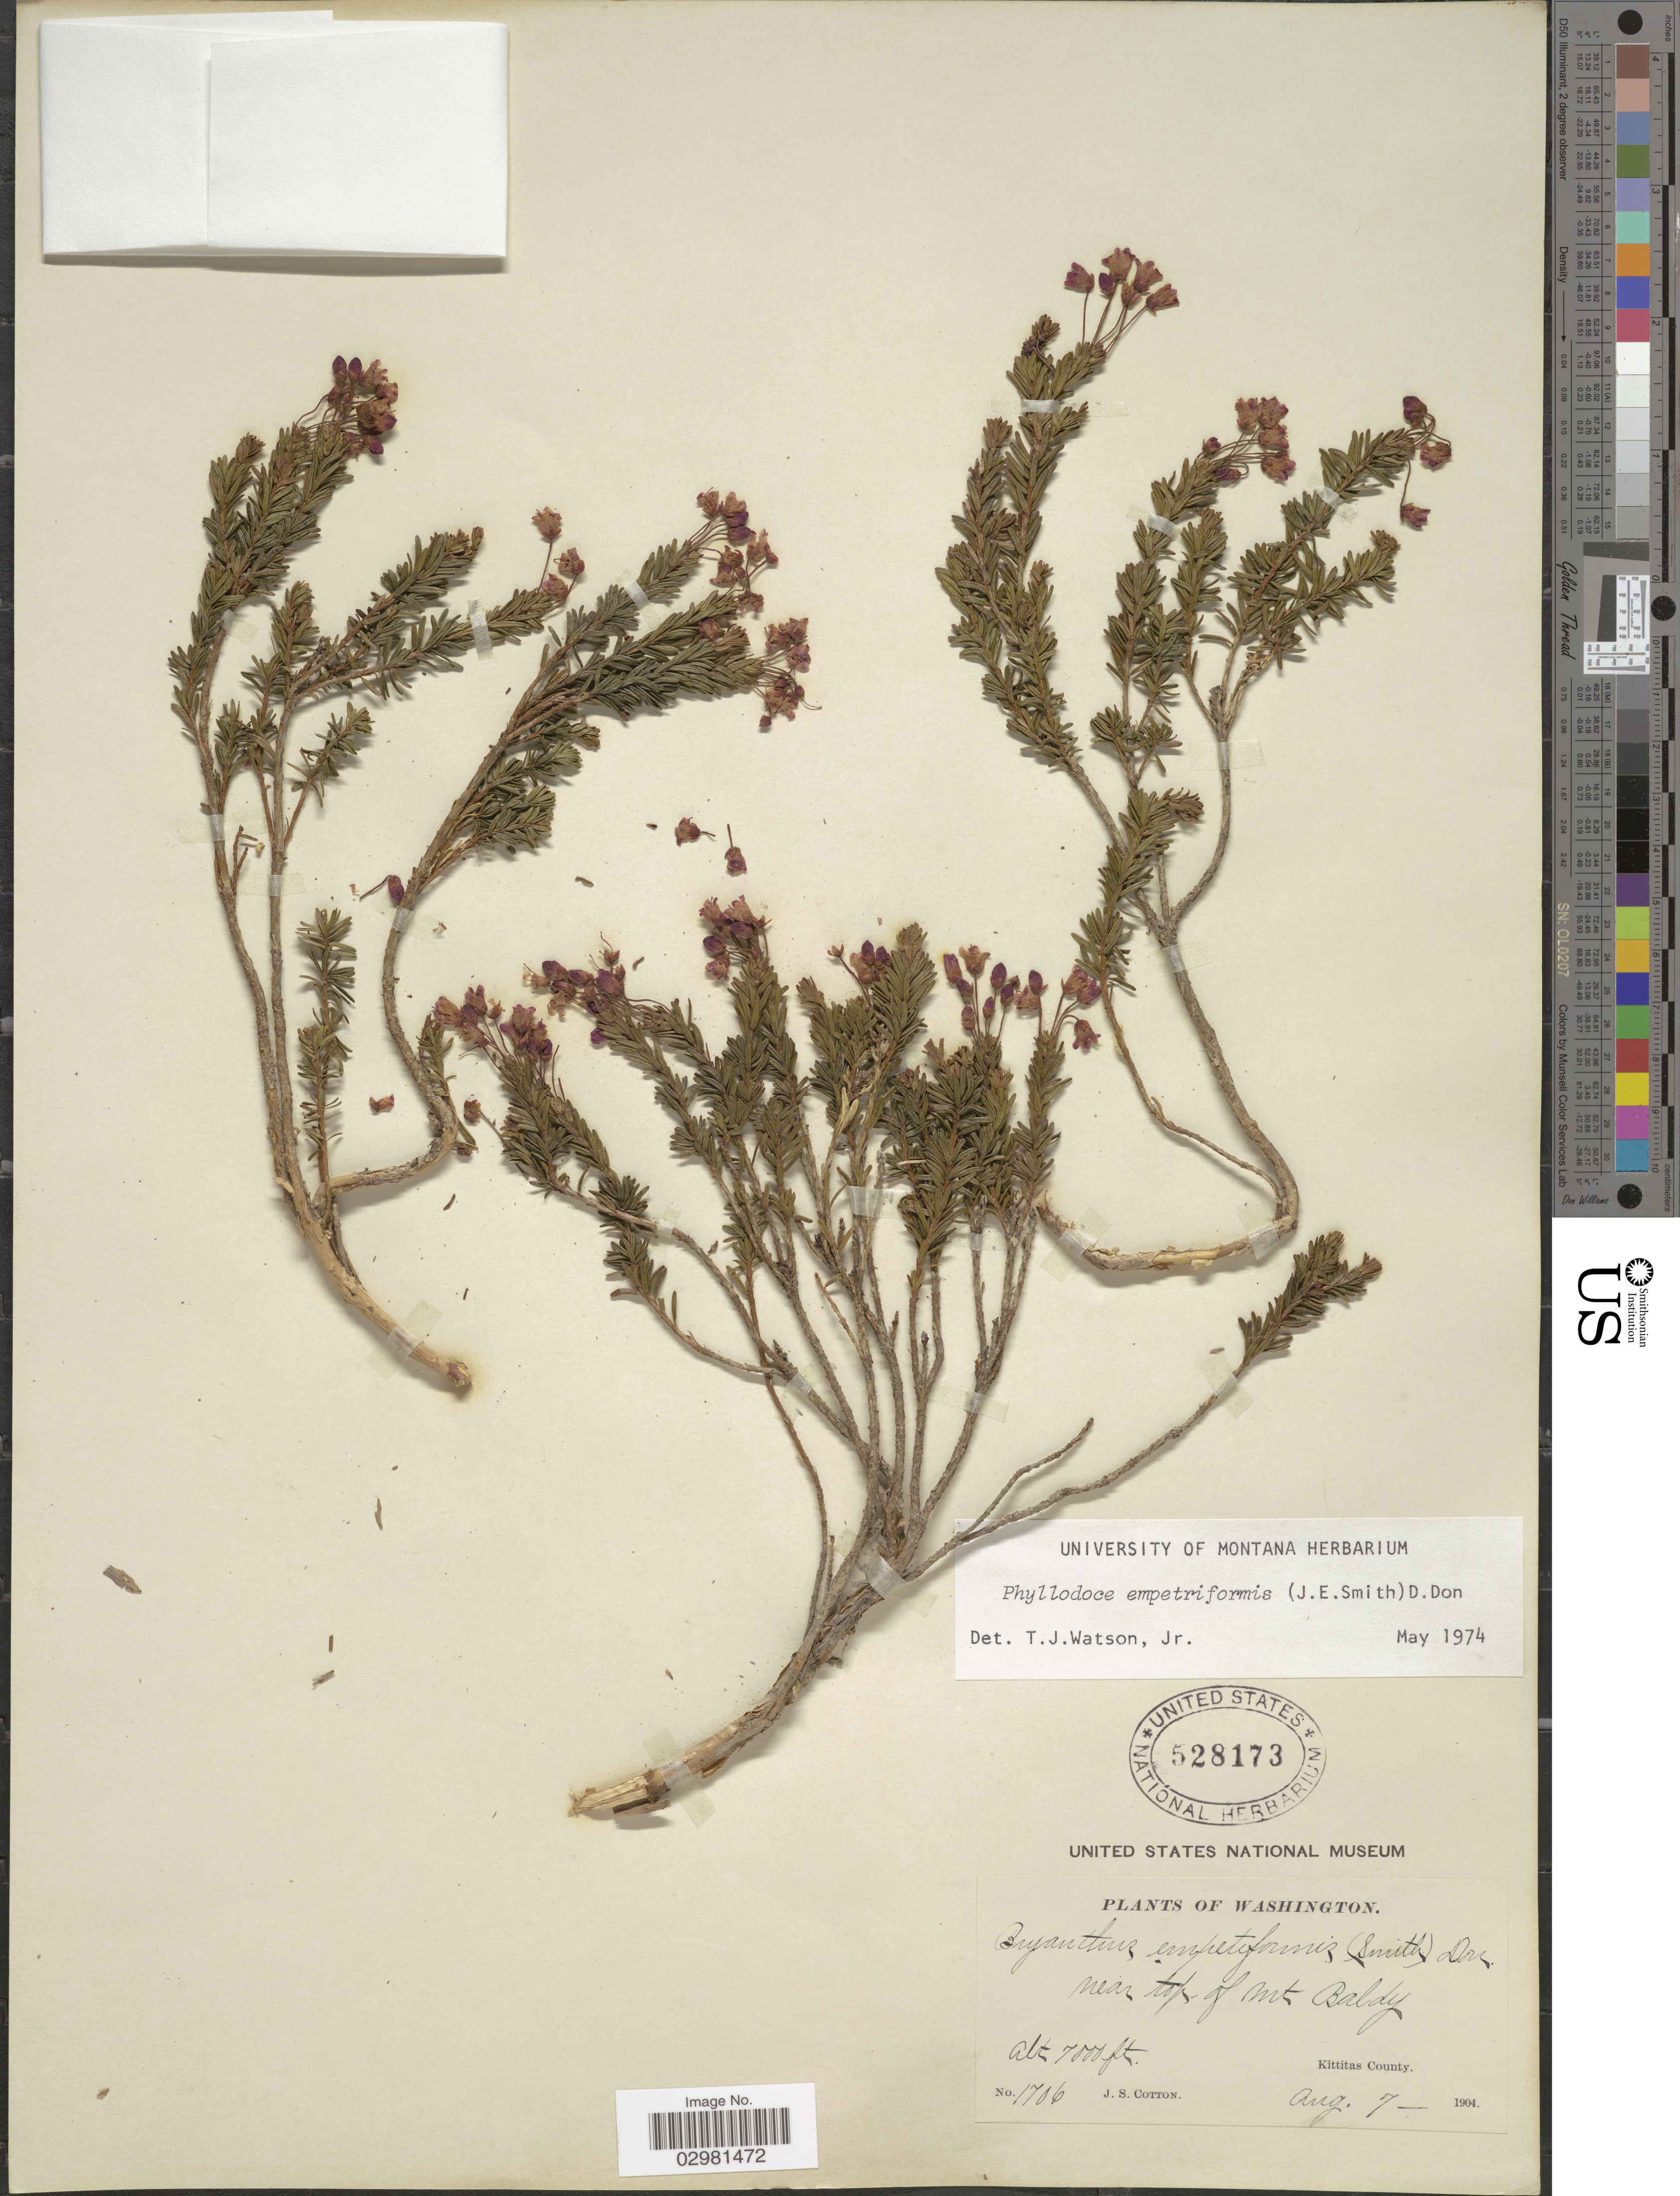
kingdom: Plantae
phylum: Tracheophyta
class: Magnoliopsida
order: Ericales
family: Ericaceae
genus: Phyllodoce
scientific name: Phyllodoce empetiformis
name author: (Small) D. Don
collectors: J. S. Cotton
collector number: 1706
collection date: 1904-08-07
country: United States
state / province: Washington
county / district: Kittitas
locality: Near top of Mt Baldy, Kittitas County.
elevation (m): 2134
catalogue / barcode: US 528173